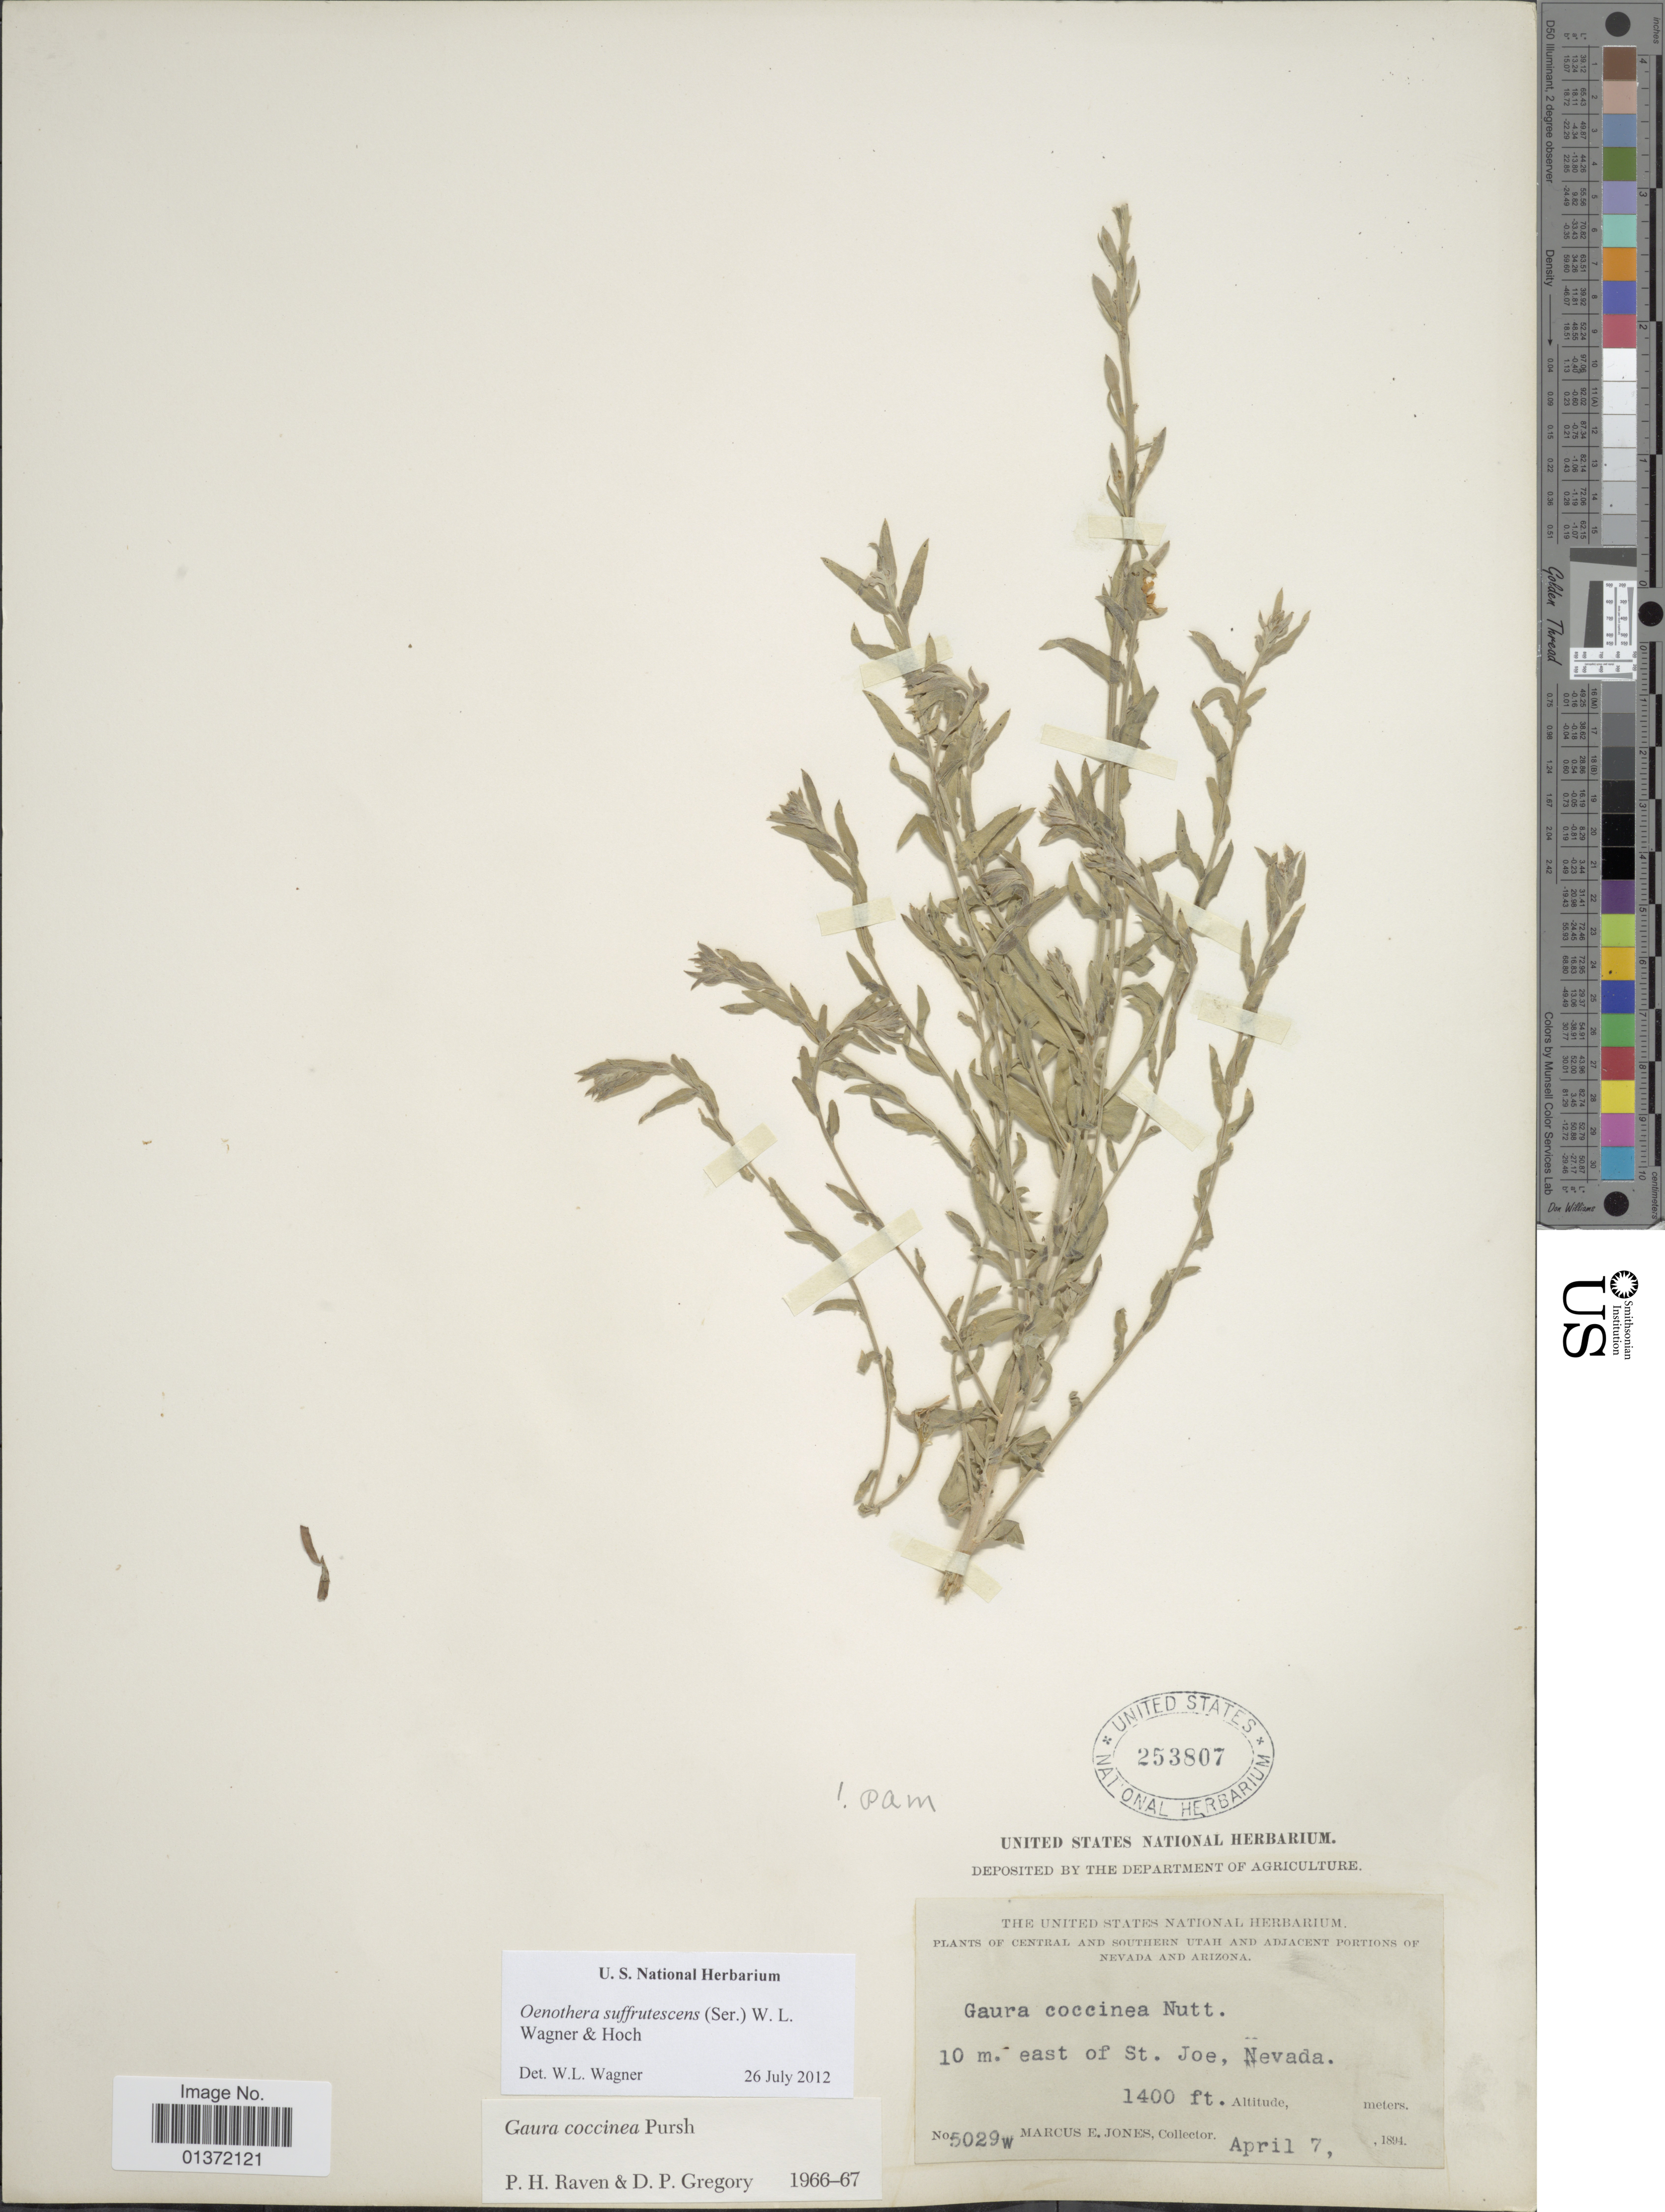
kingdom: Plantae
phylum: Tracheophyta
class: Magnoliopsida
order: Myrtales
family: Onagraceae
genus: Oenothera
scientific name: Oenothera suffrutescens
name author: (Ser.) W.L. Wagner & Hoch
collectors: M. E. Jones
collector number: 5029W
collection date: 1894-04-07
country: United States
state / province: Nevada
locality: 10 m. east of St. Joe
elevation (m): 427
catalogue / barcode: US 253807